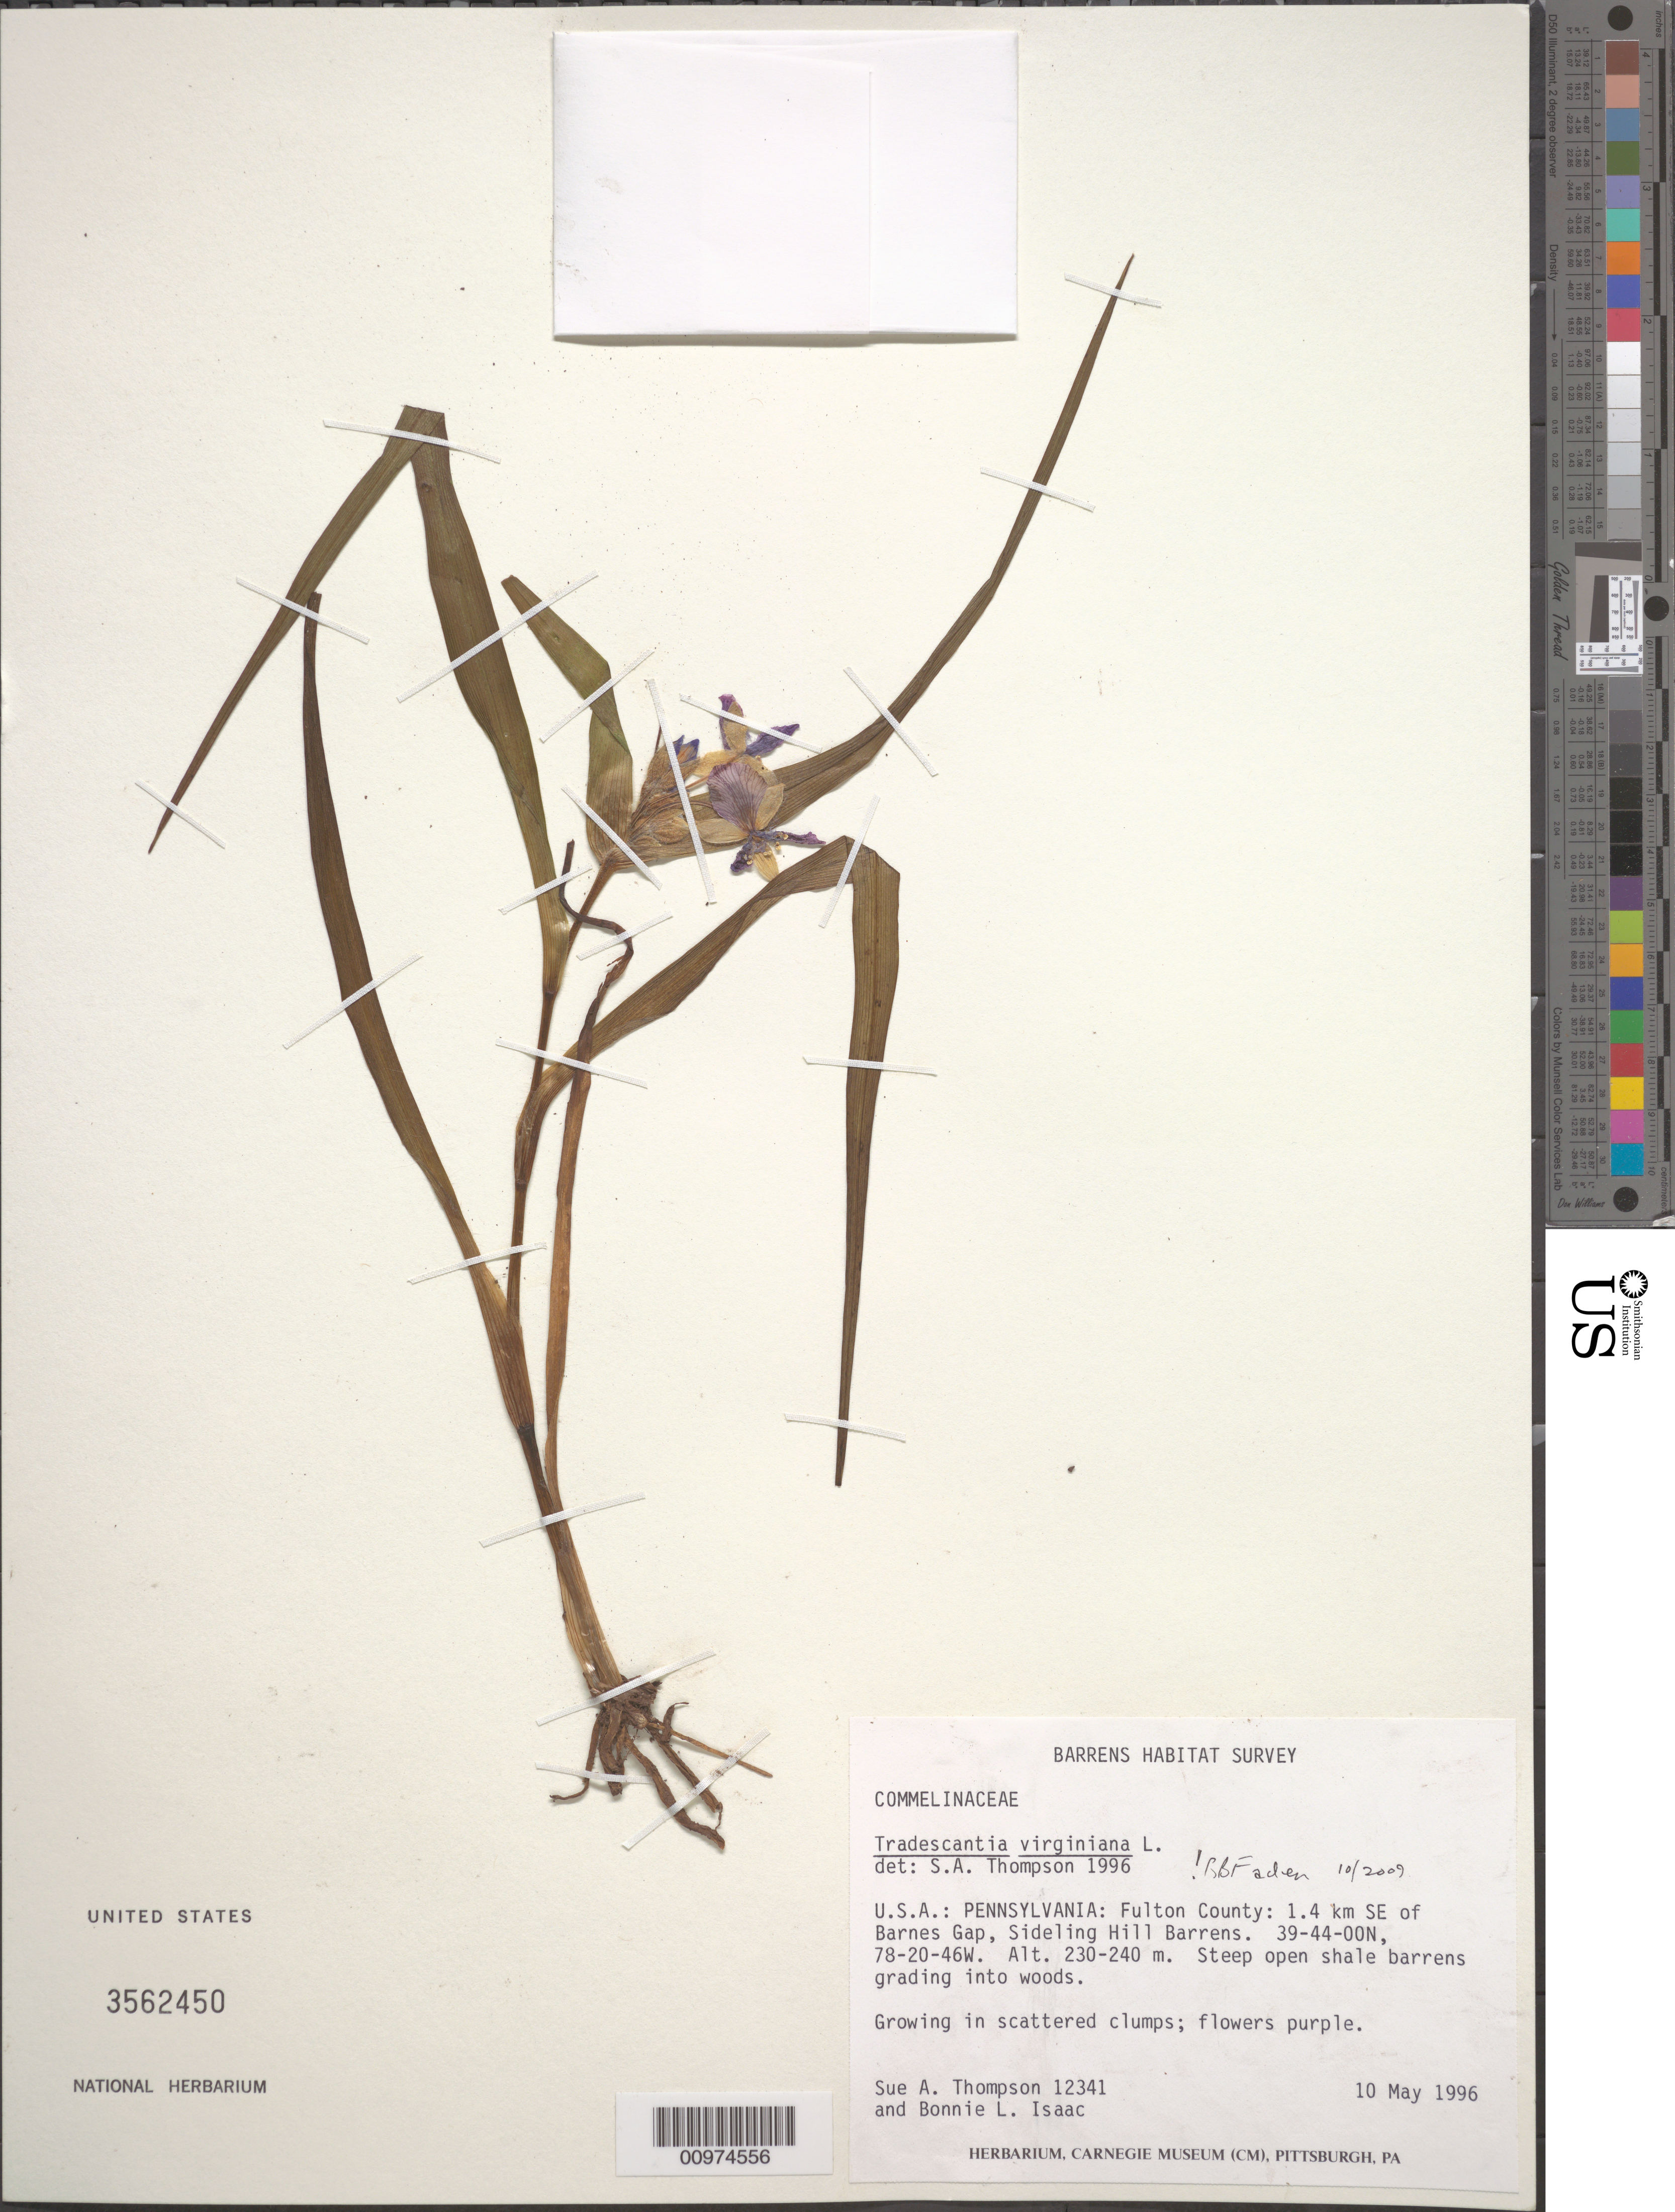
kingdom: Plantae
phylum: Tracheophyta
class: Liliopsida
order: Commelinales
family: Commelinaceae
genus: Tradescantia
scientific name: Tradescantia virginiana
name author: L.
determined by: Faden, Robert B., (US), Smithsonian Institution - National Museum of Natural History (UNITED STATES)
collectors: S. A. Thompson & B. Isaac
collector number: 12341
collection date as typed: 10 May 1996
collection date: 1996-05-10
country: United States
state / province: Pennsylvania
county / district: Fulton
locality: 1.4 km SE of Barnes Gap, Sideling Hill Barrens.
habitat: Steep open shale barrens grading into woods.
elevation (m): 230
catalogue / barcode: US 3562450